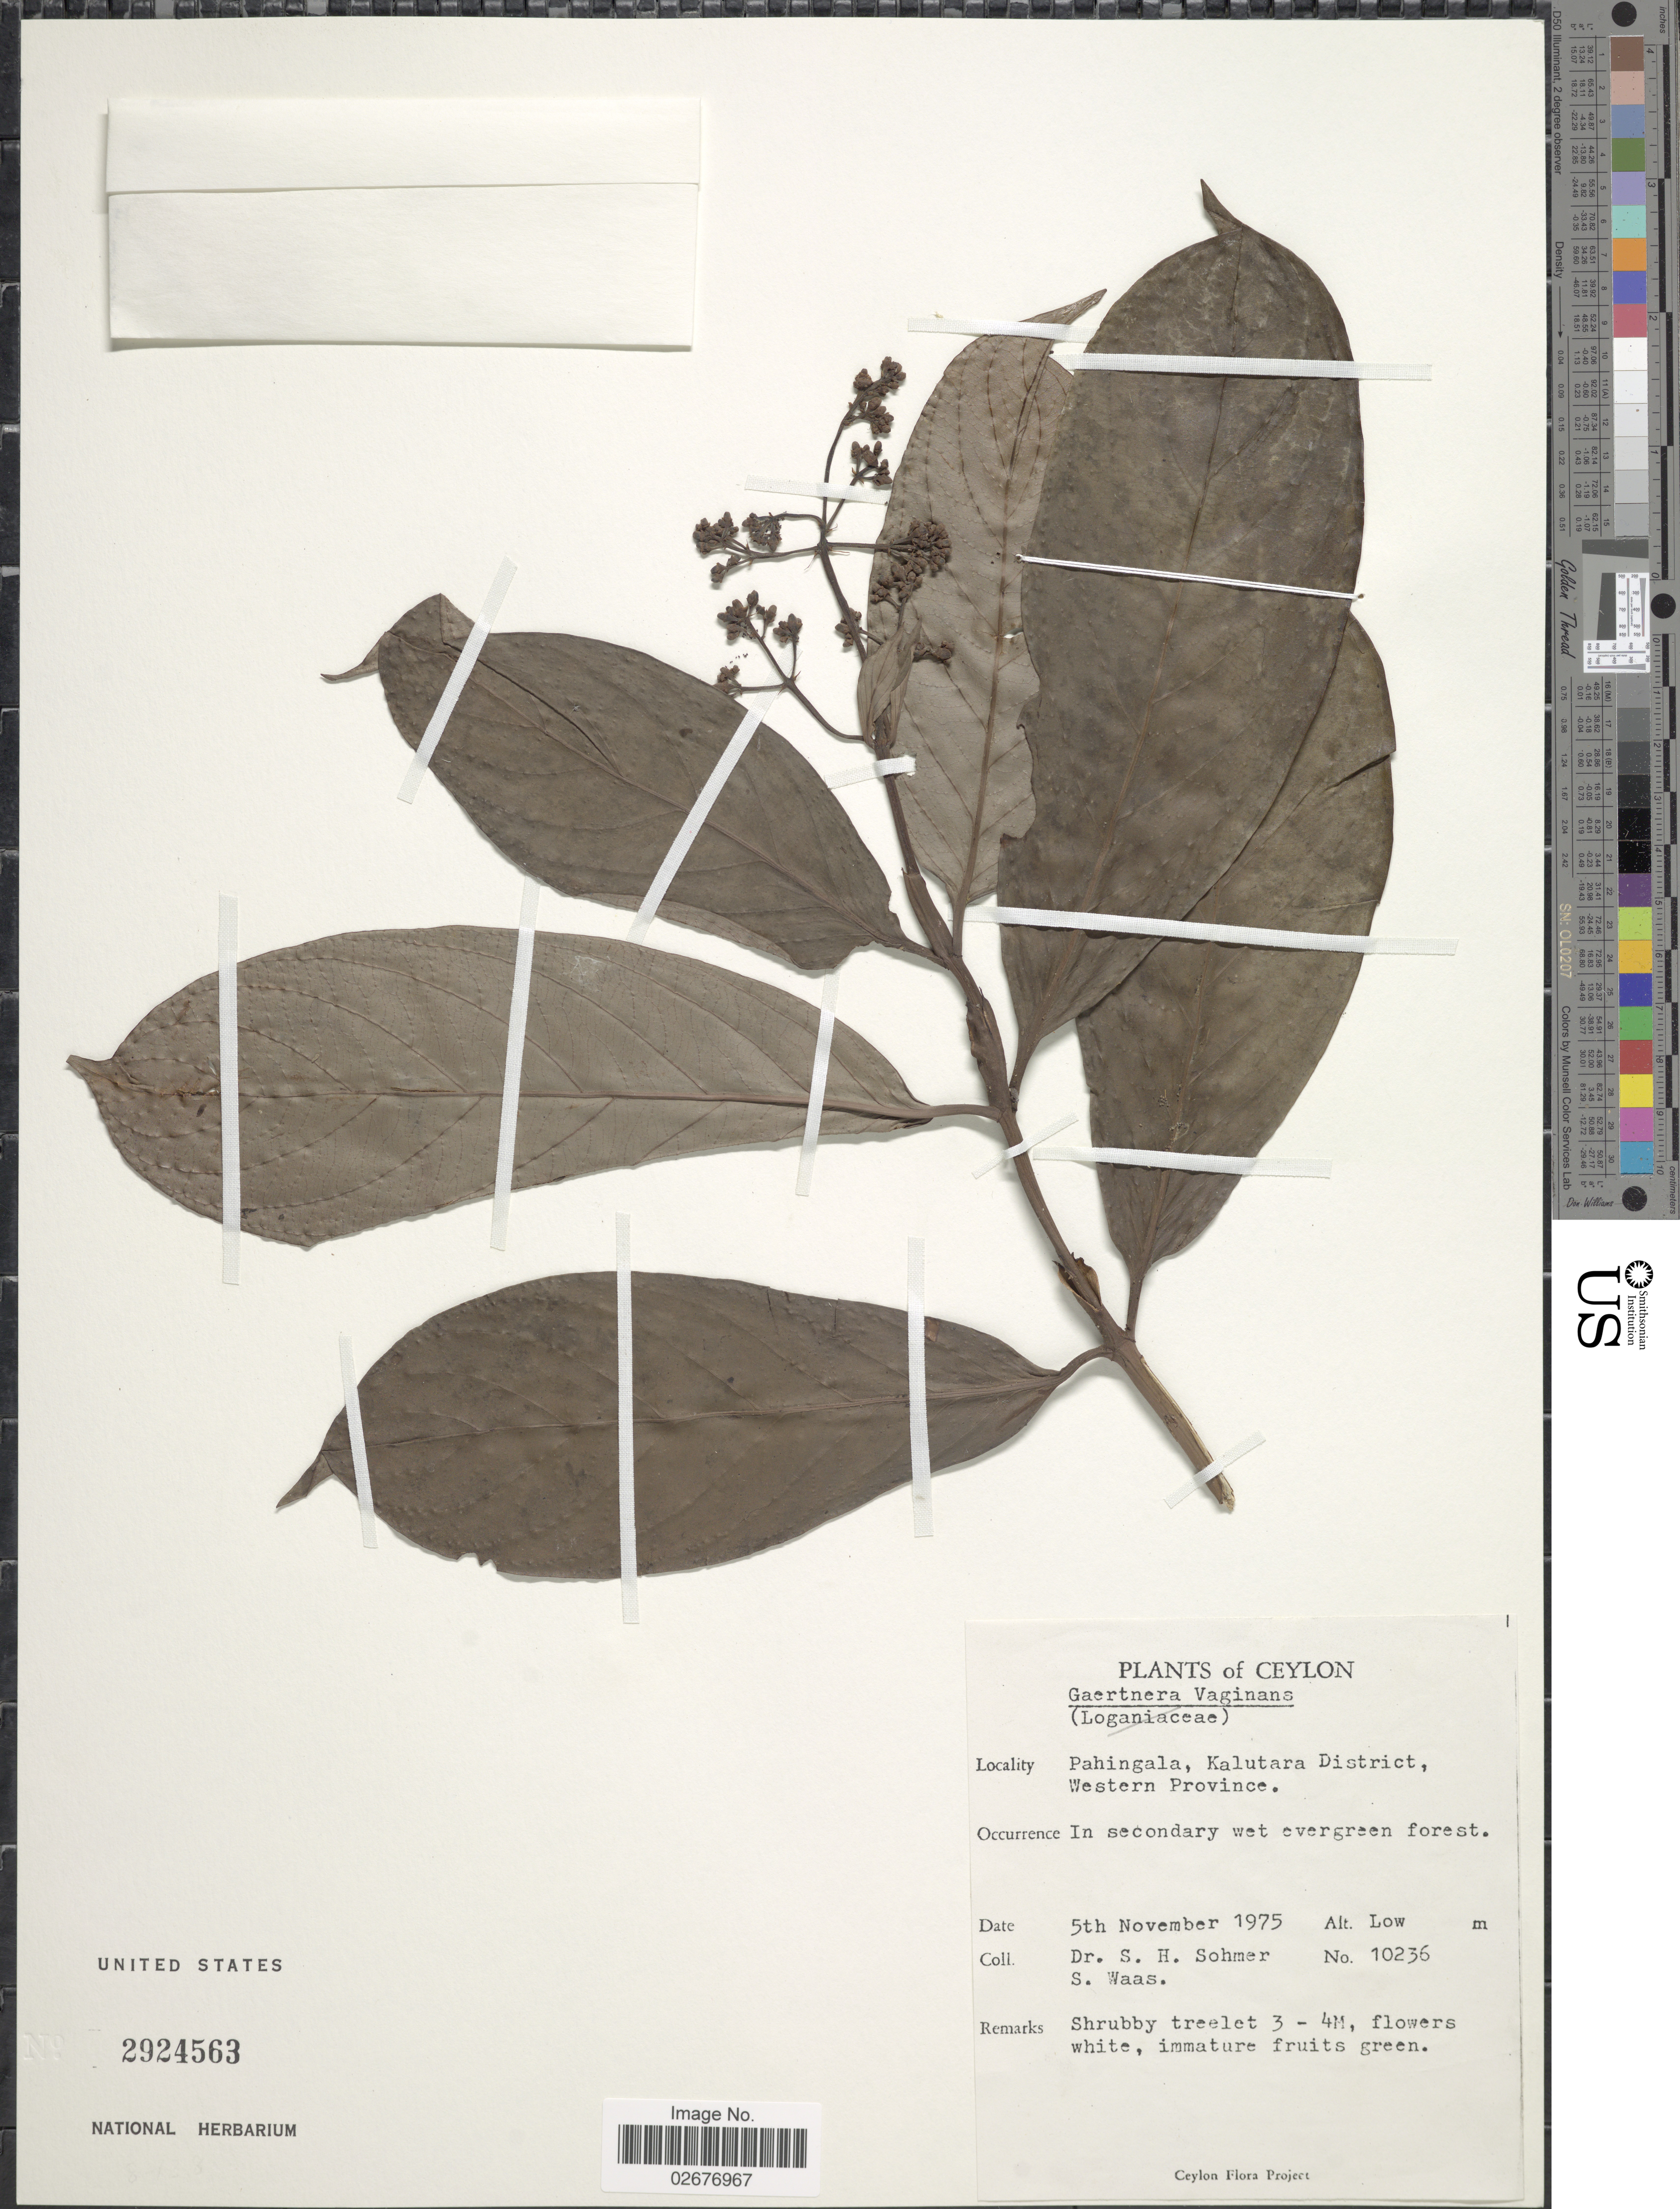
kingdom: Plantae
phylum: Tracheophyta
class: Magnoliopsida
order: Gentianales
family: Rubiaceae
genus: Gaertnera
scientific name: Gaertnera vaginans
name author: (DC.) Merr.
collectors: S. H. Sohmer & S. Waas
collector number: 10236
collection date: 1975-11-05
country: Sri Lanka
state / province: Western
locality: Ceylon, Pahingla, Kalutara District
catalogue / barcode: US 2924563